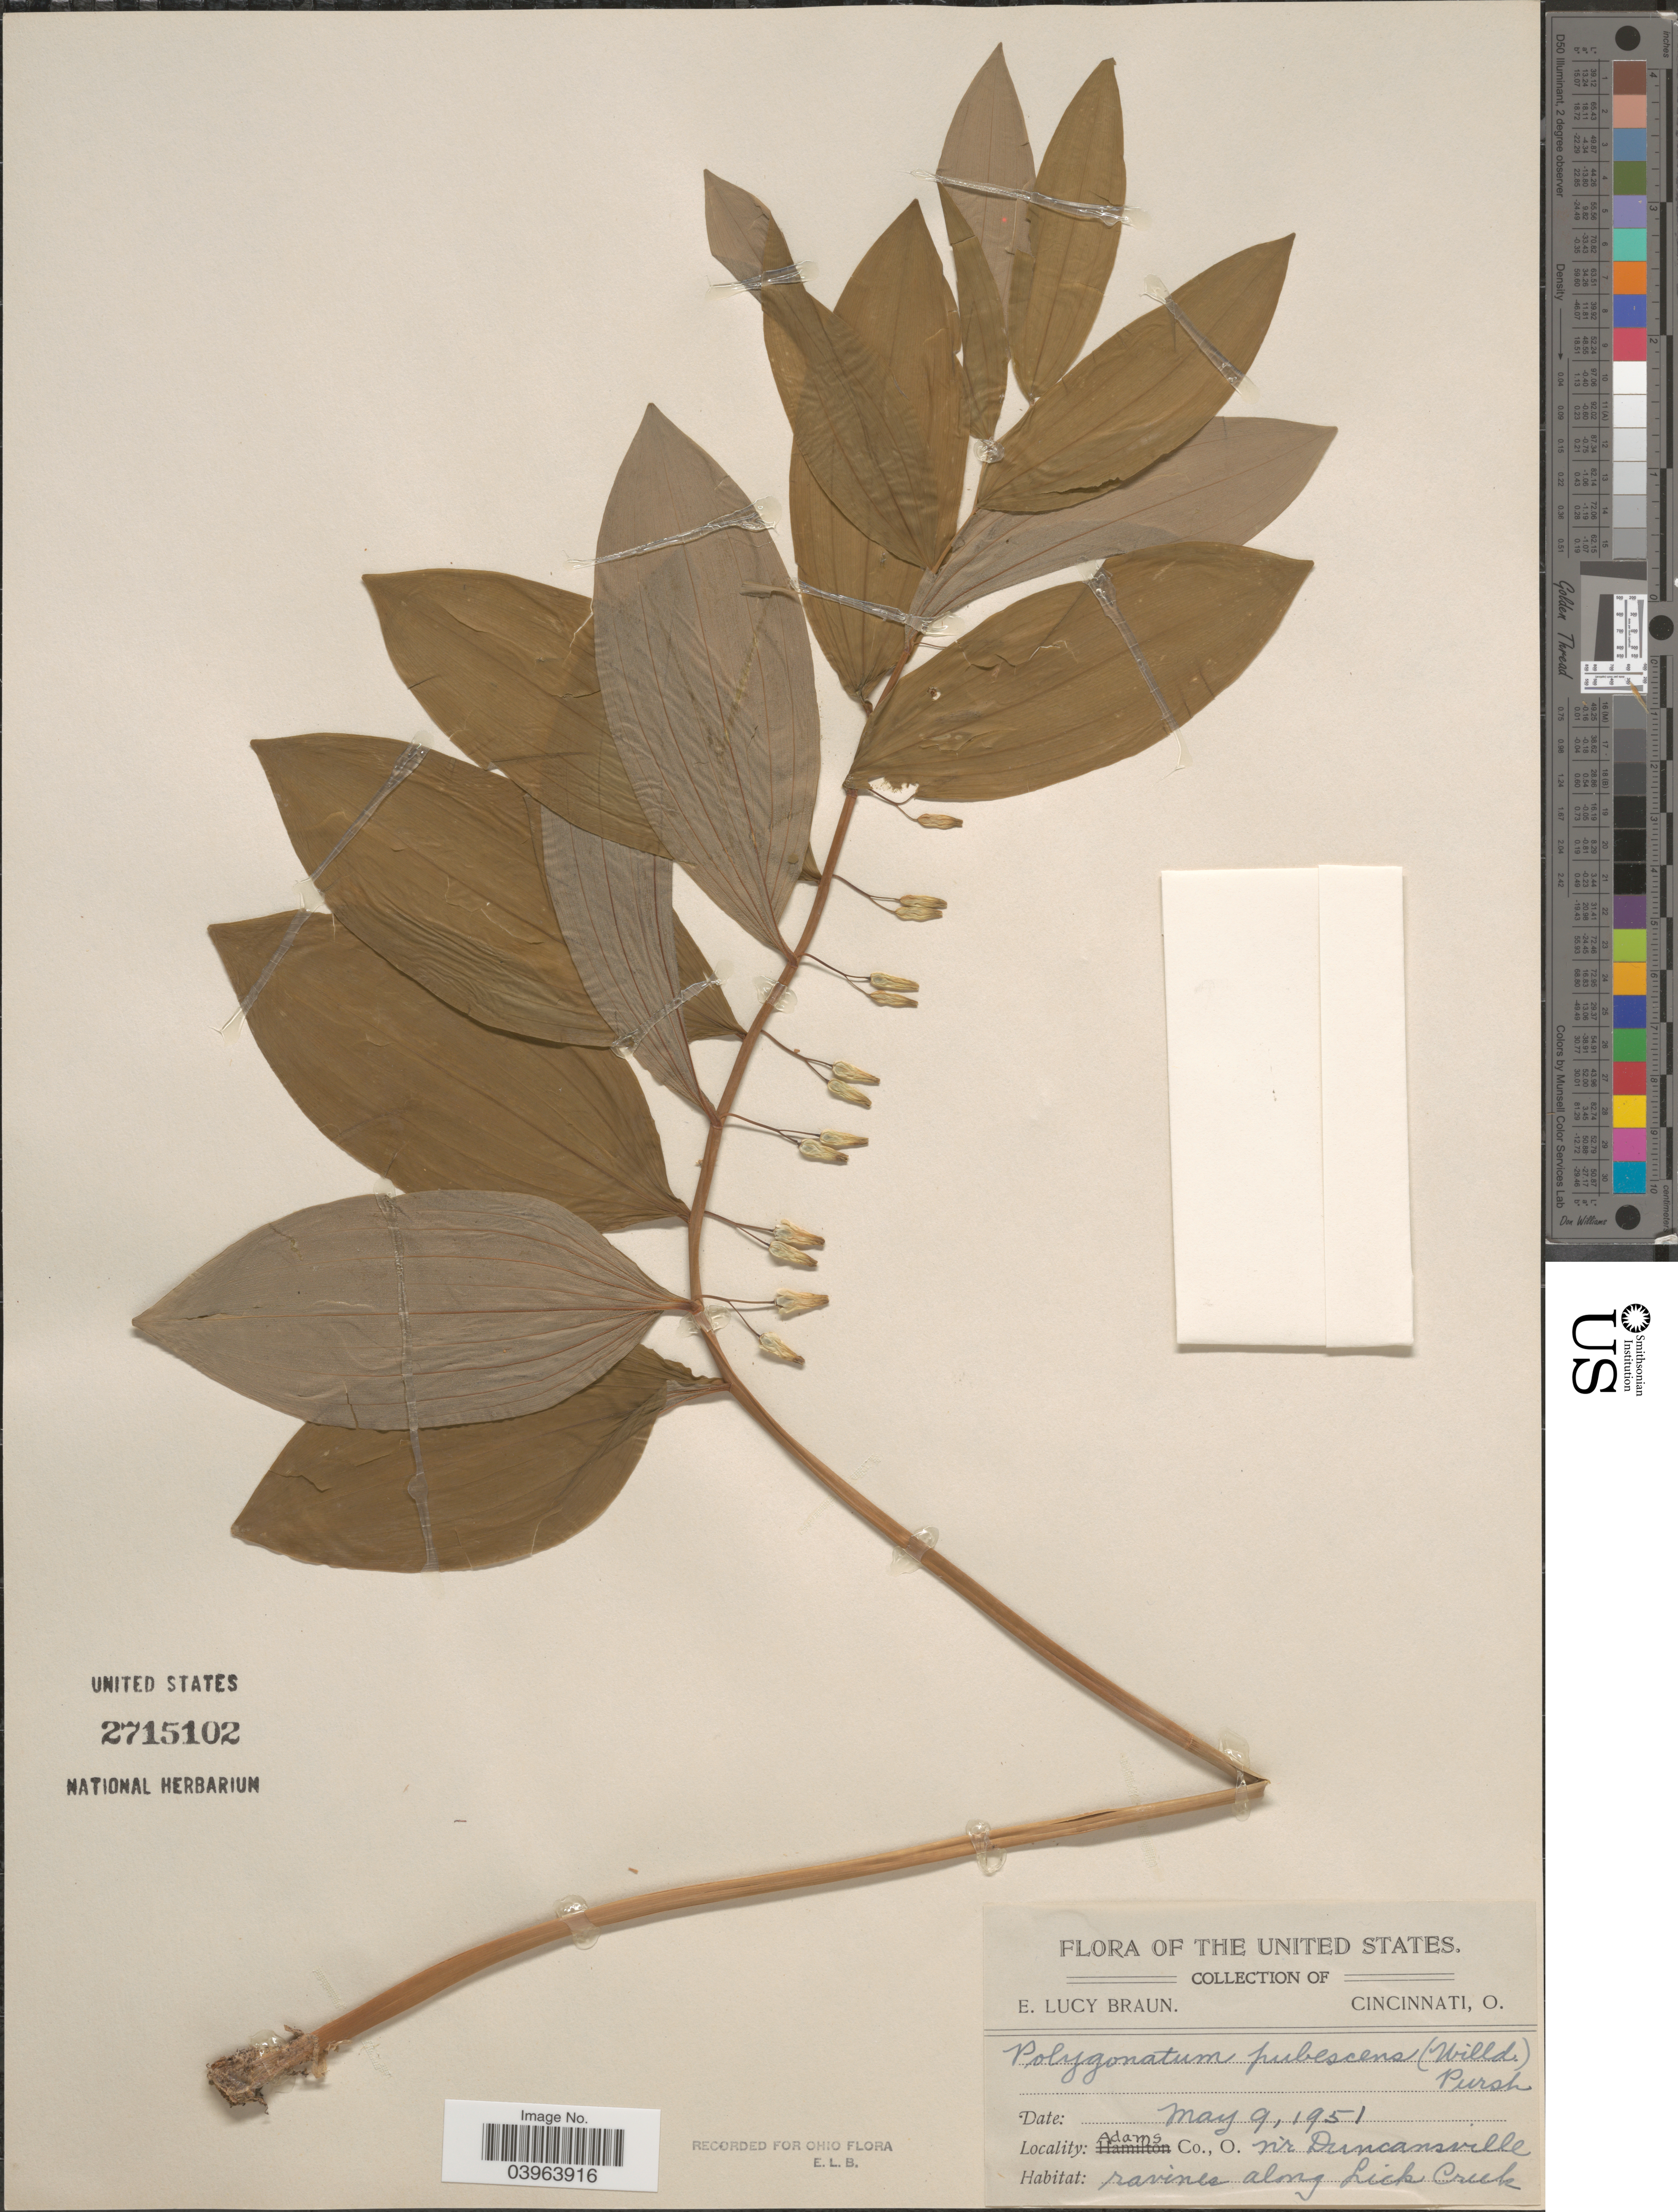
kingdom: Plantae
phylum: Tracheophyta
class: Liliopsida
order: Asparagales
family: Asparagaceae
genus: Polygonatum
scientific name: Polygonatum pubescens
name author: (Willd.) Pursh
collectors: E. L. Braun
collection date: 1951-05-09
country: United States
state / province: Ohio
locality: Adams Co., nr Duncansville. Ravines along Lick Creek.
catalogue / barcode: US 2715102